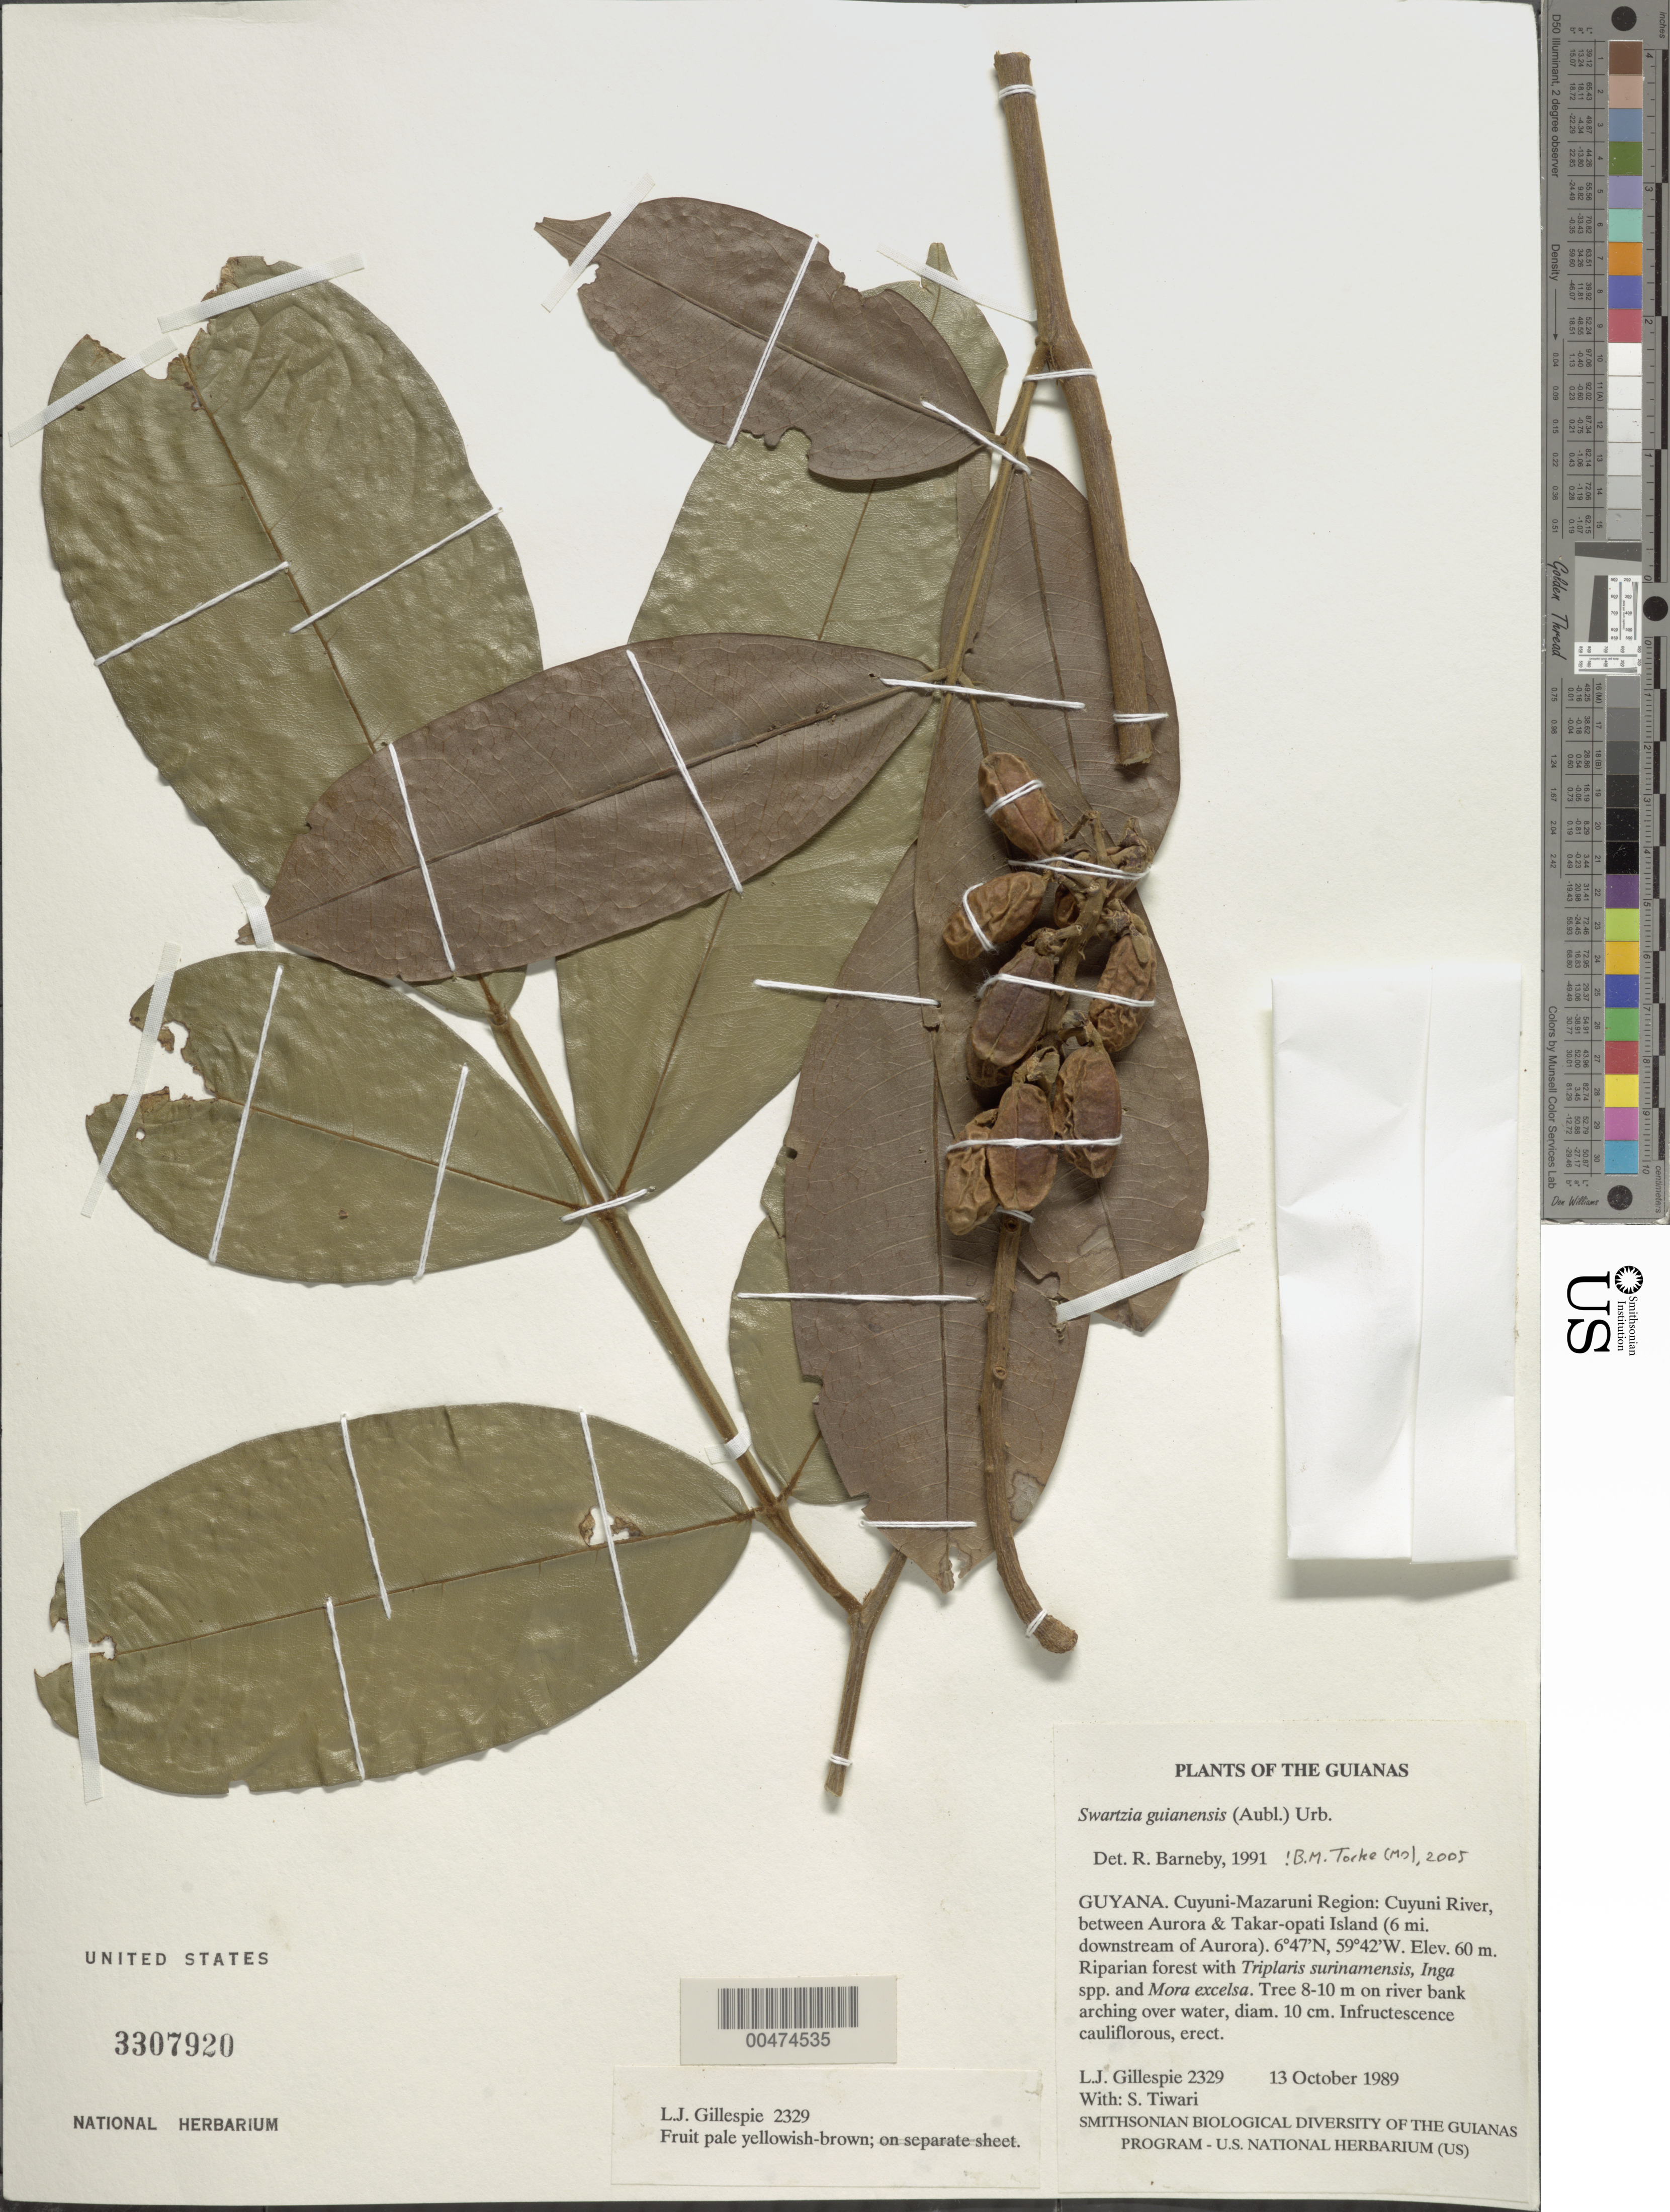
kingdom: Plantae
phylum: Tracheophyta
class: Magnoliopsida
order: Fabales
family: Fabaceae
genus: Swartzia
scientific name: Swartzia guianensis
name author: (Aubl.) Urb.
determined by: Torke, B. M., (MO)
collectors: L. J. Gillespie & S. Tiwari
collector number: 2329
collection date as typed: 13 October 1989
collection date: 1989-10-13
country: Guyana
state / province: Cuyuni-Mazaruni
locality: Cuyuni River, between Aurora & Takar-opati Island (6 mi. downstream of Aurora)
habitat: Riparian forest with Triplaris surinamensis, Inga spp. and Mora excelsa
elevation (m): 60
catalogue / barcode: US 3307920